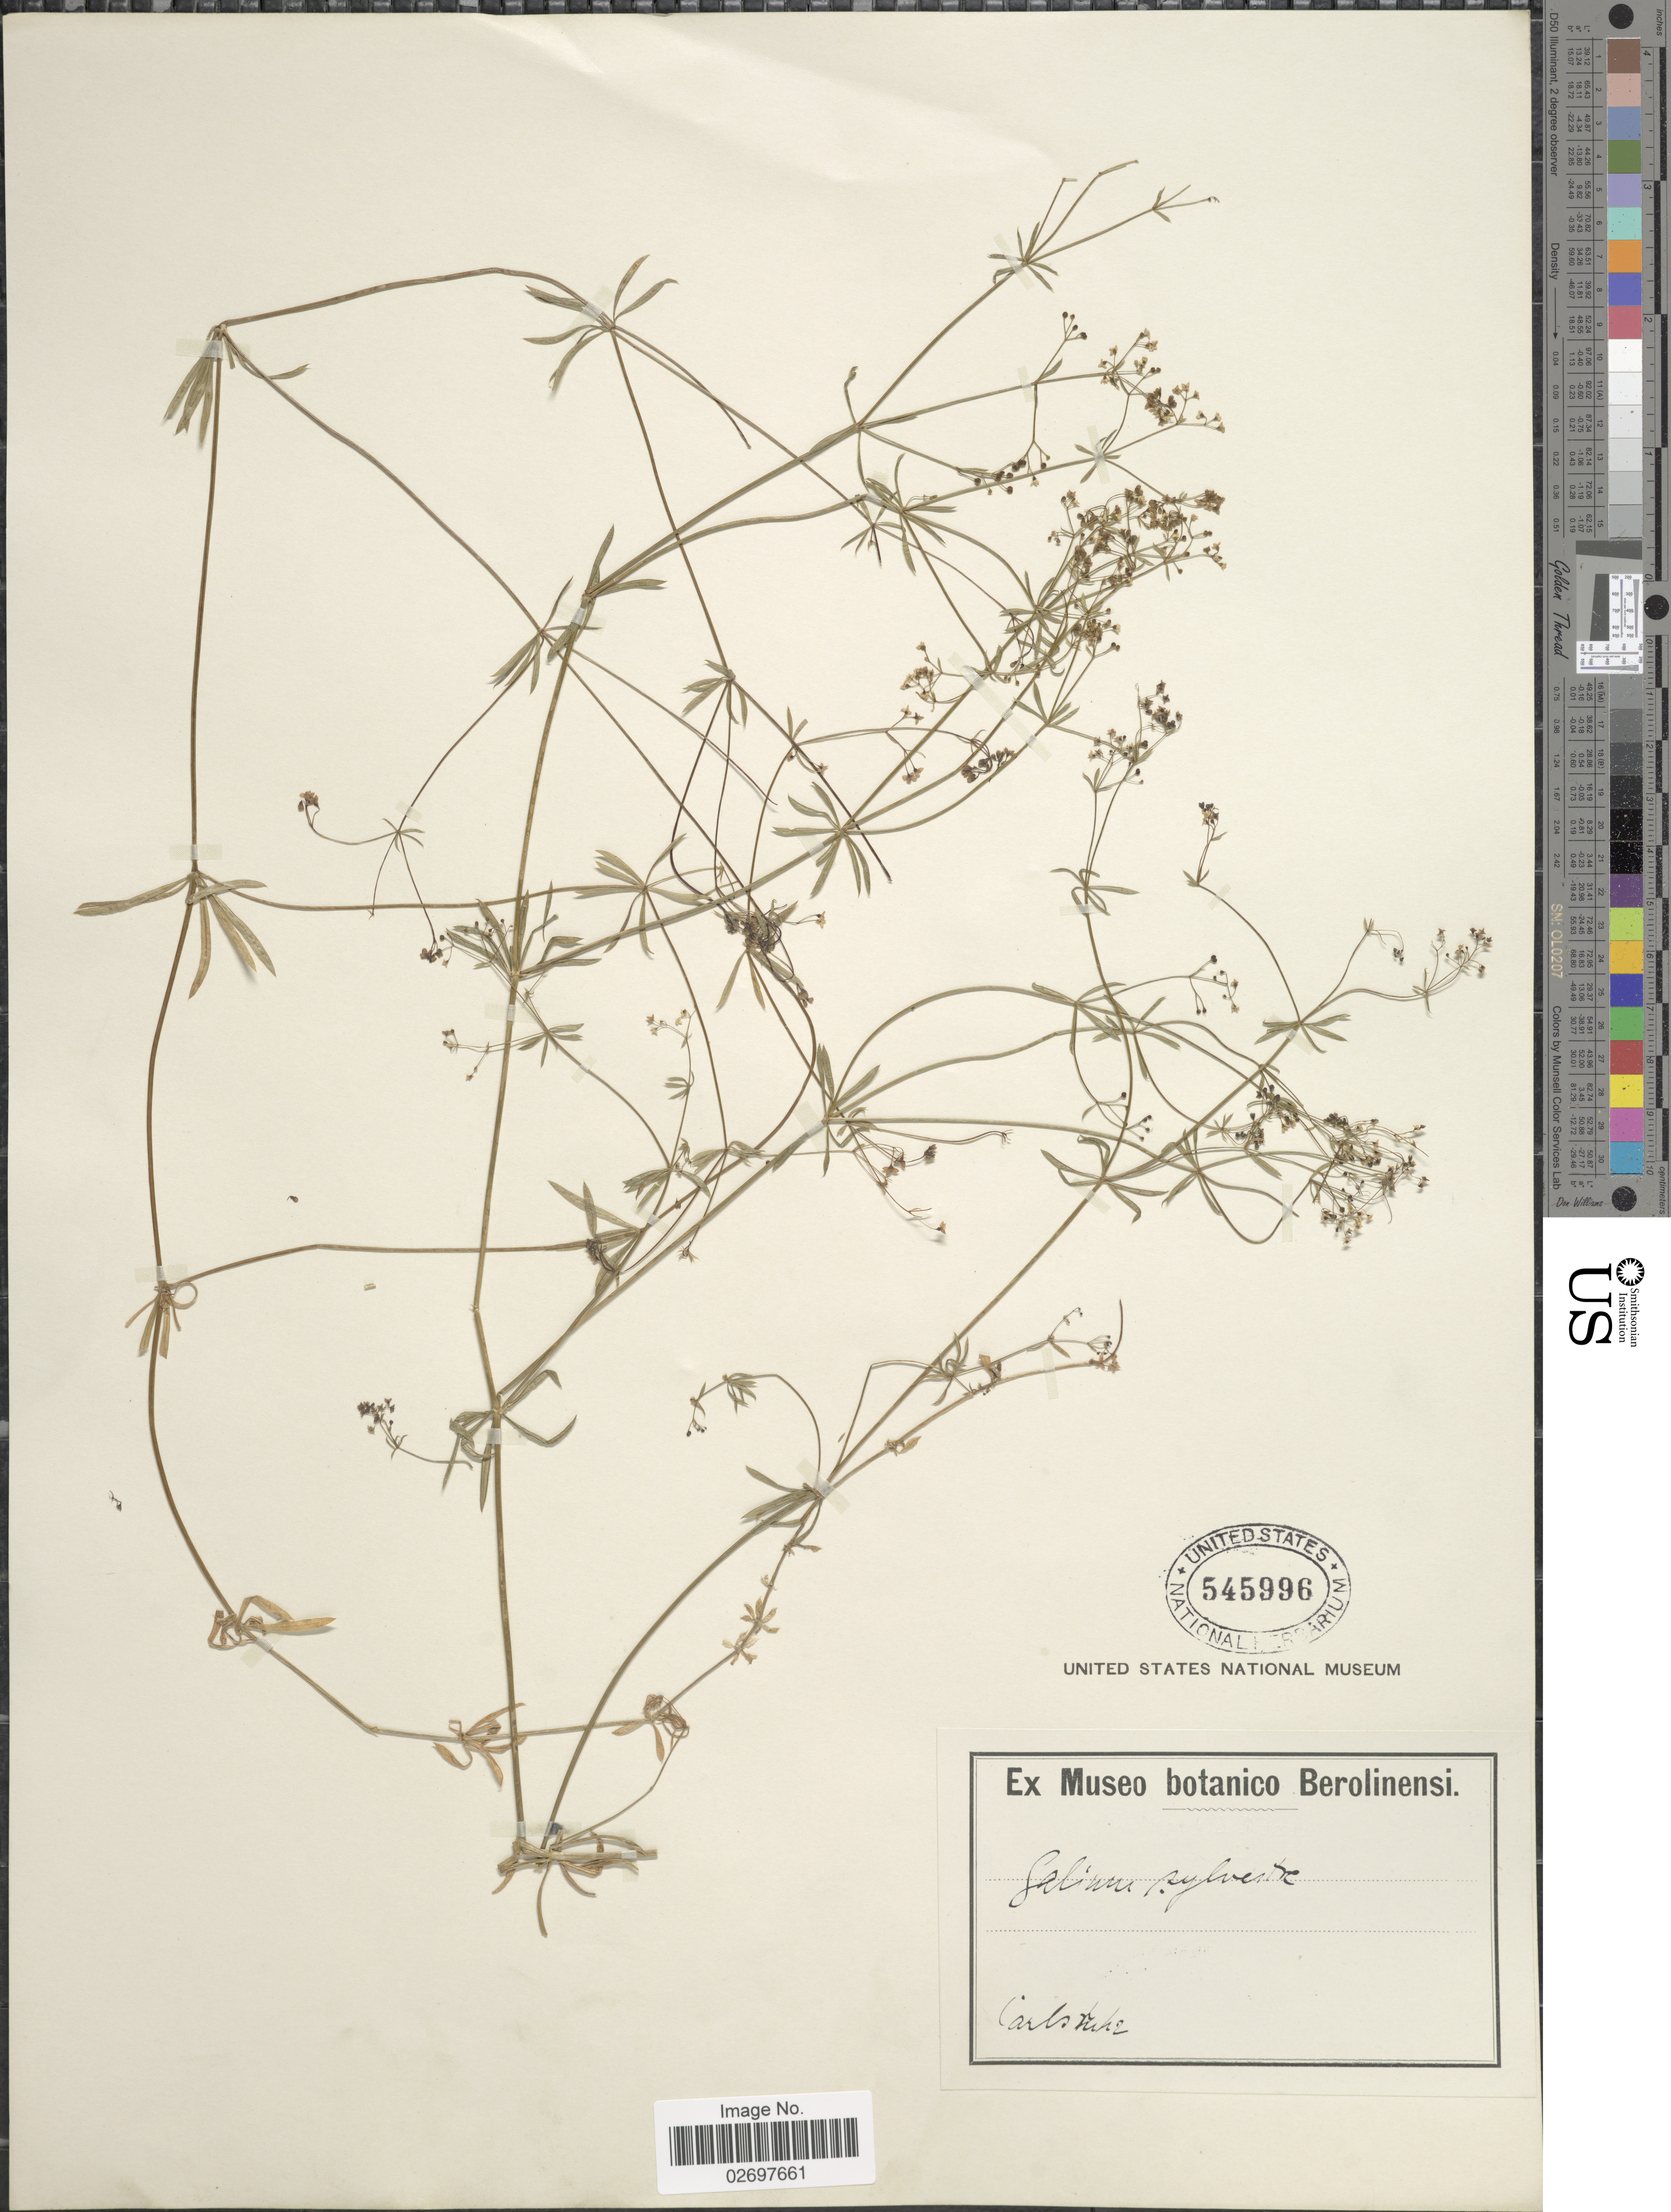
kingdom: Plantae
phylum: Tracheophyta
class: Magnoliopsida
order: Gentianales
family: Rubiaceae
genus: Galium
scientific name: Galium sylvestre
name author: Scop.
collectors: Carlsonhe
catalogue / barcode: US 545996